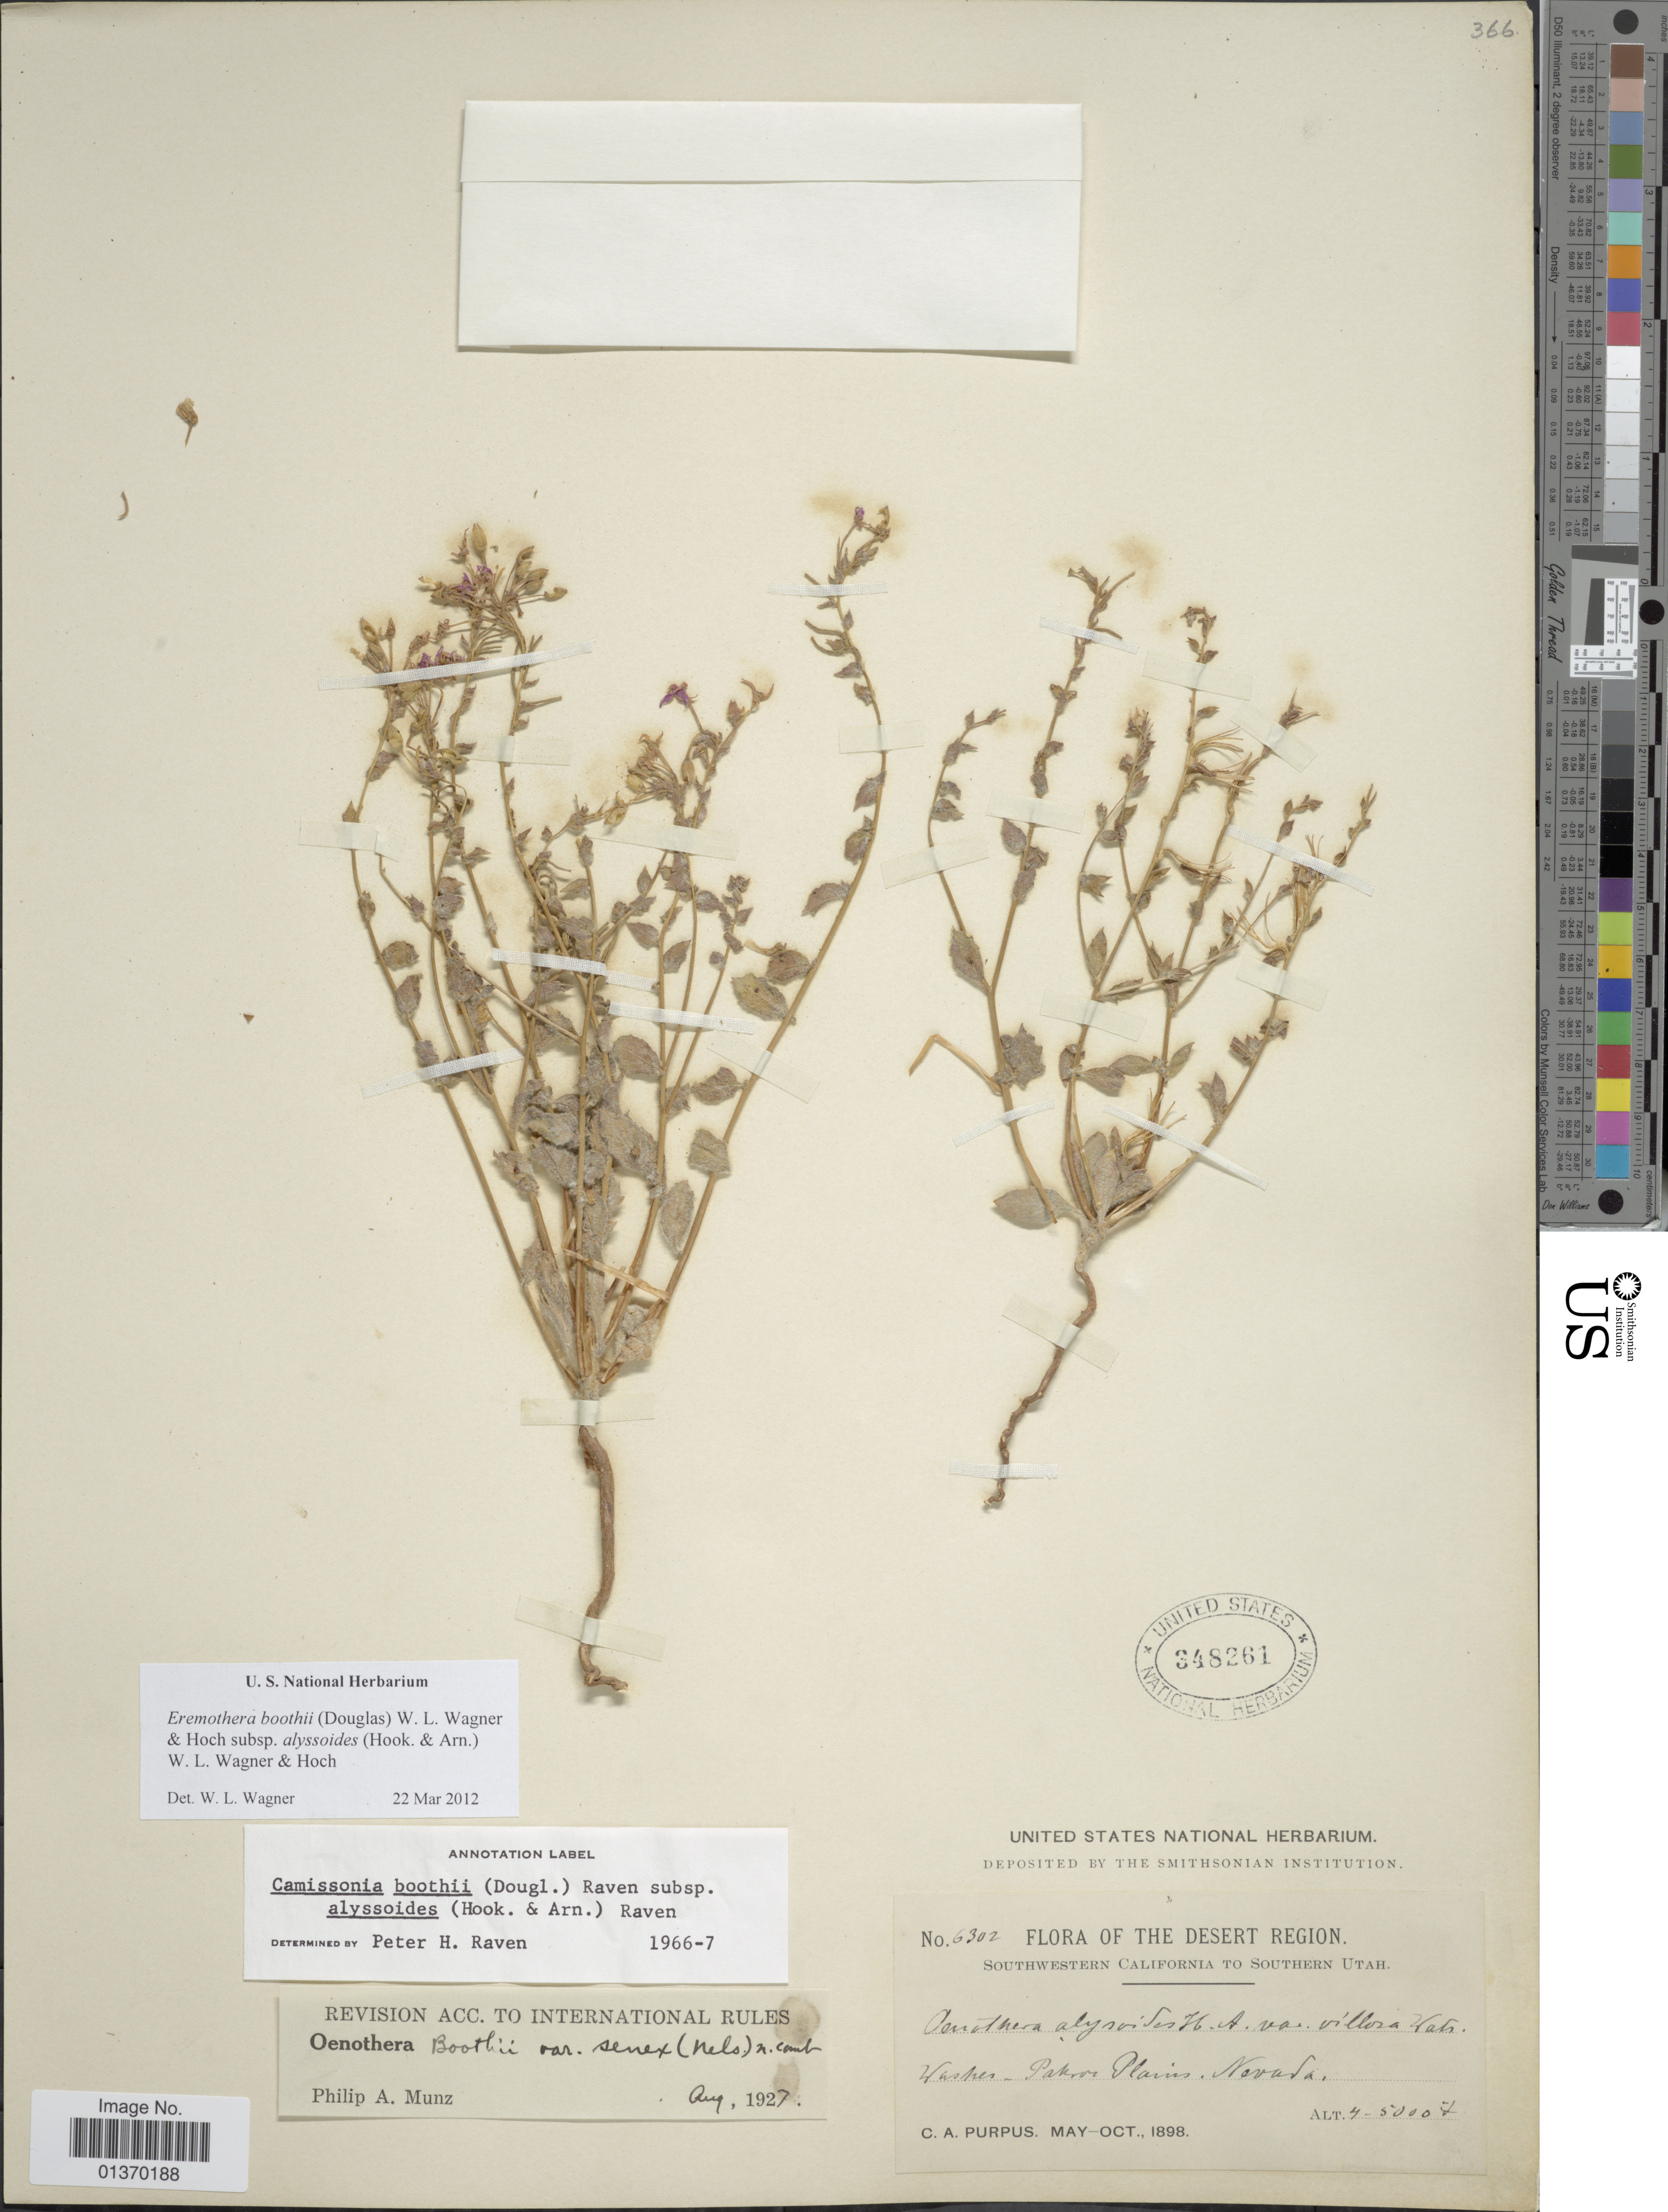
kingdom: Plantae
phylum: Tracheophyta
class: Magnoliopsida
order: Myrtales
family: Onagraceae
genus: Eremothera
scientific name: Eremothera boothii subsp. alyssoides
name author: (Hook. & Arn.) W.L. Wagner & Hoch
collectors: C. A. Purpus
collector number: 6302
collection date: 1898-05/1898-10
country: United States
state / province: Nevada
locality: Desert Region, Washes - Pakora Plains, Southwestern California to Southern Utah.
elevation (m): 1219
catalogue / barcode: US 348261